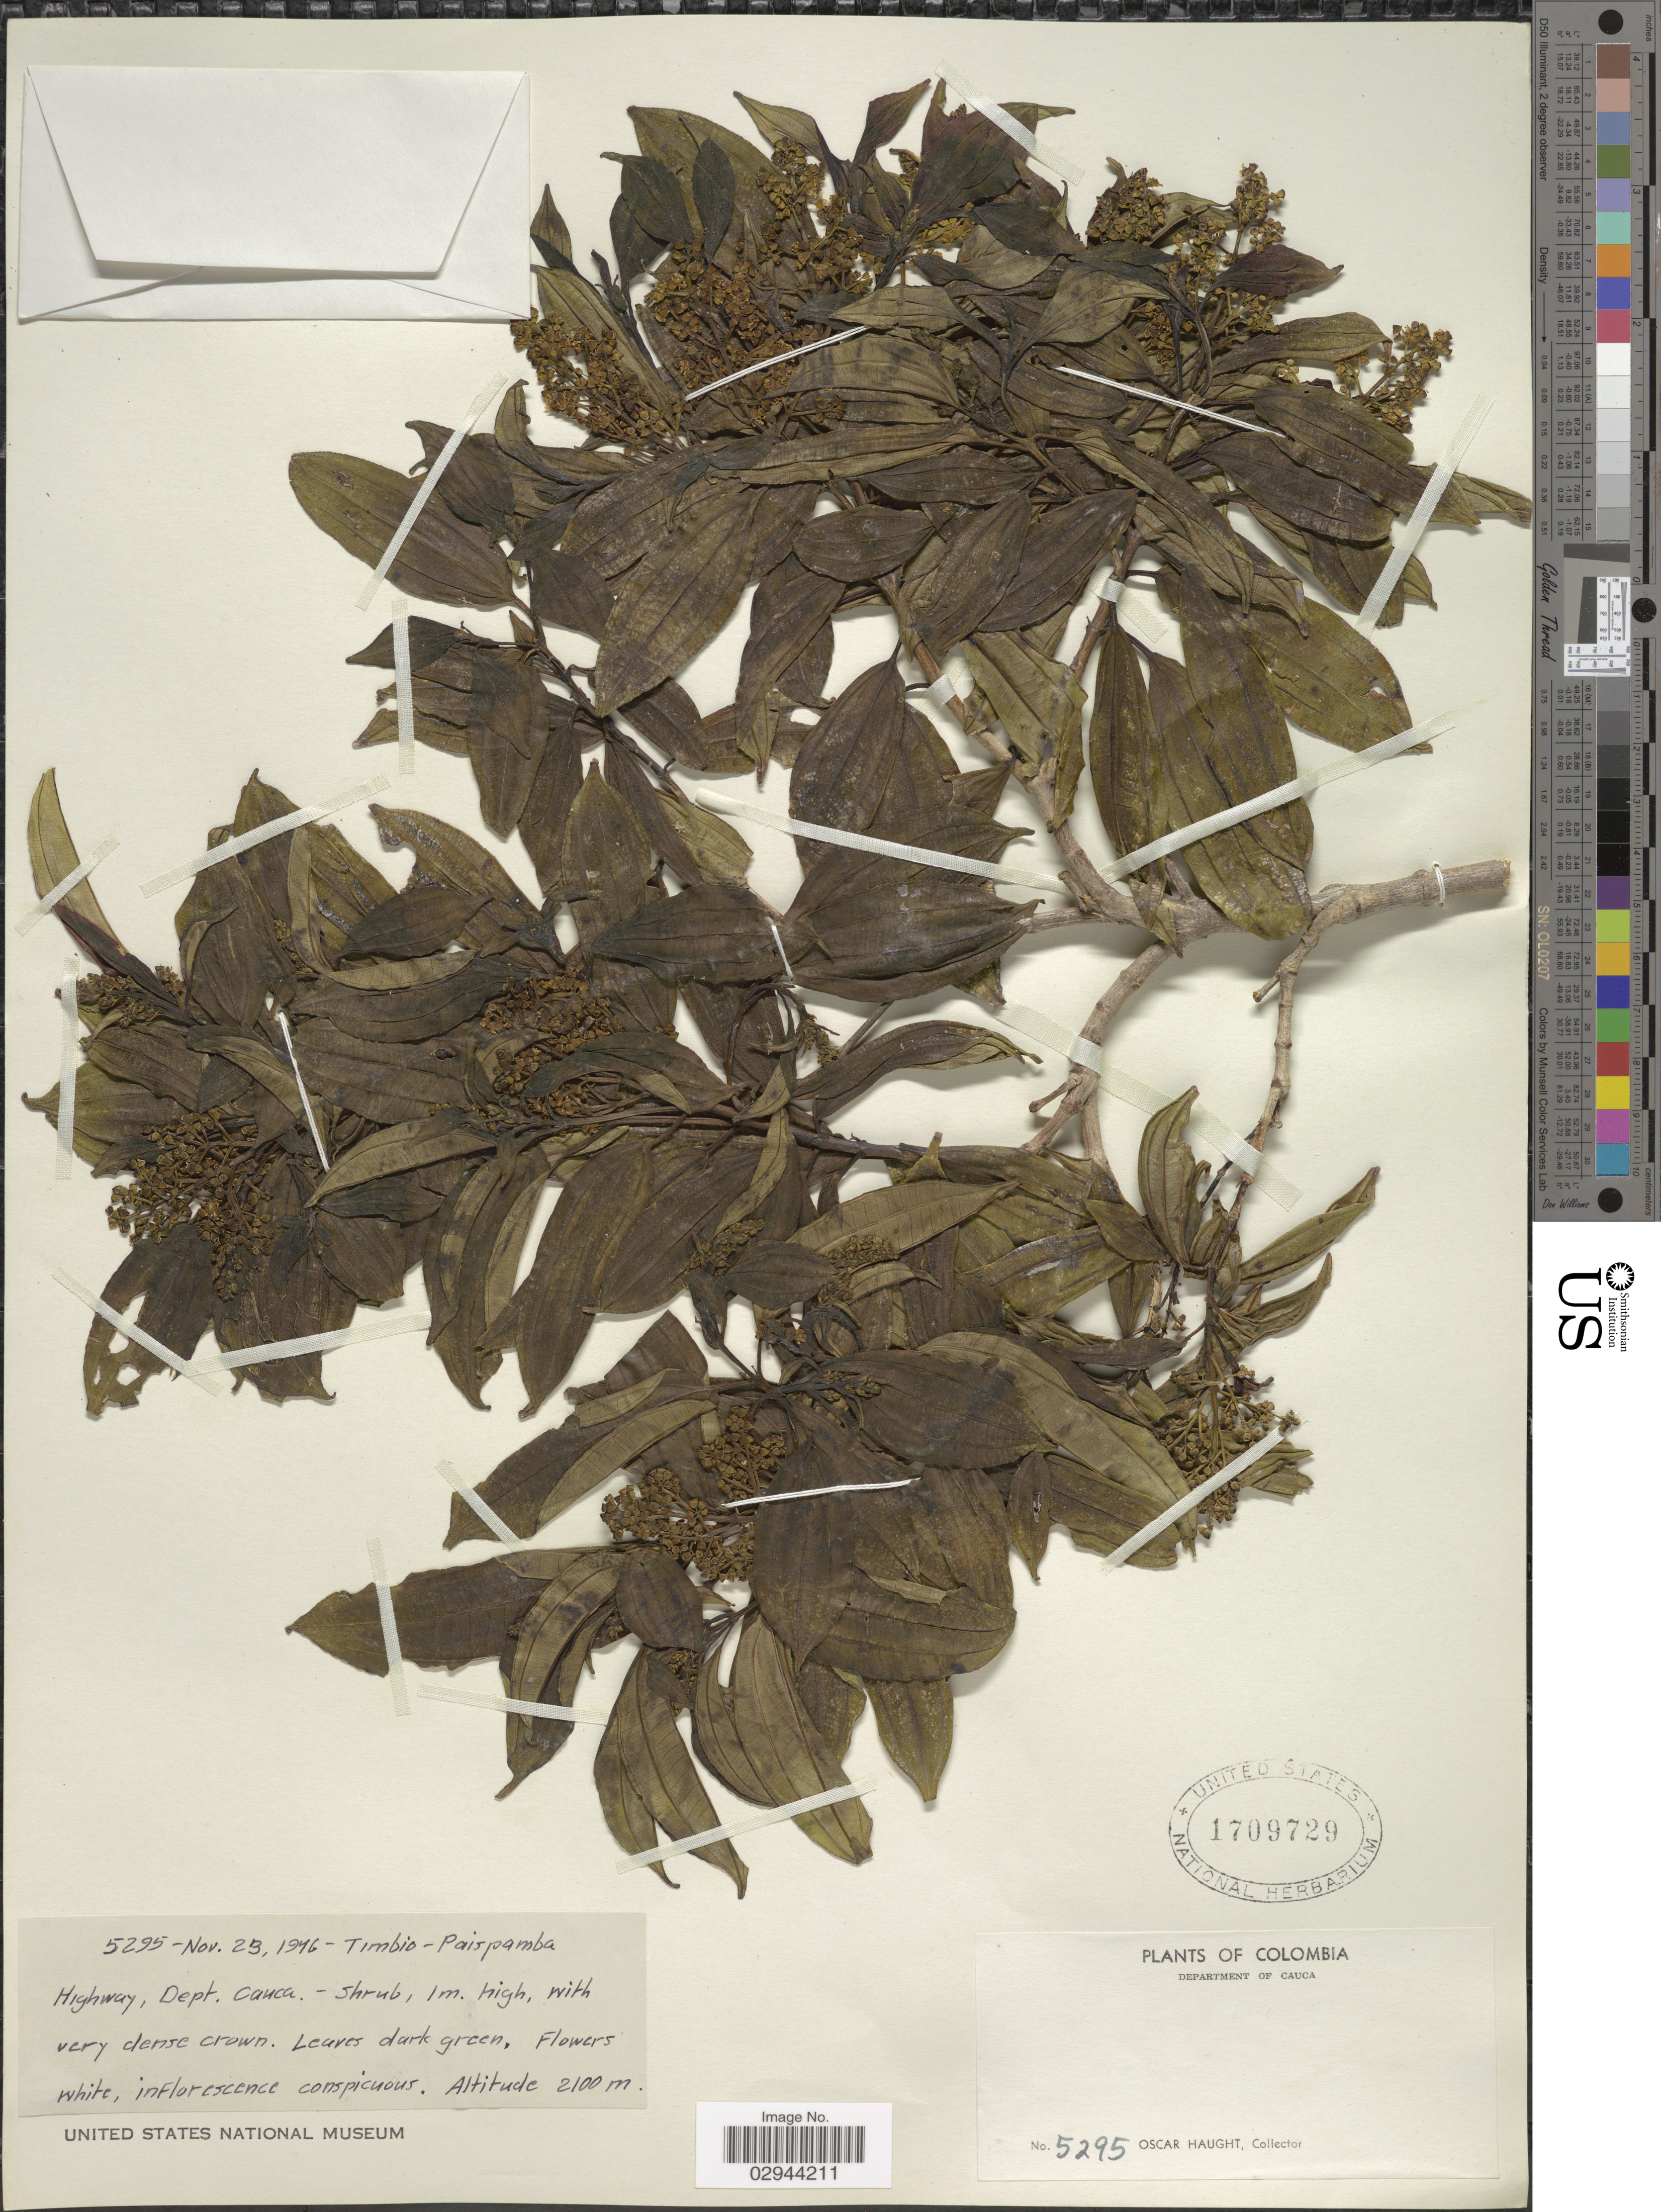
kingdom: Plantae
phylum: Tracheophyta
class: Magnoliopsida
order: Myrtales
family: Melastomataceae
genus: Miconia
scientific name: Miconia theizans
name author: (Bonpl.) Cogn.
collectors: O. Haught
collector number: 5295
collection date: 1946-11-23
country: Colombia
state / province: Cauca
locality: Department of Cauca, Timbio, Paispamba Highway.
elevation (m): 2100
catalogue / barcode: US 1709729